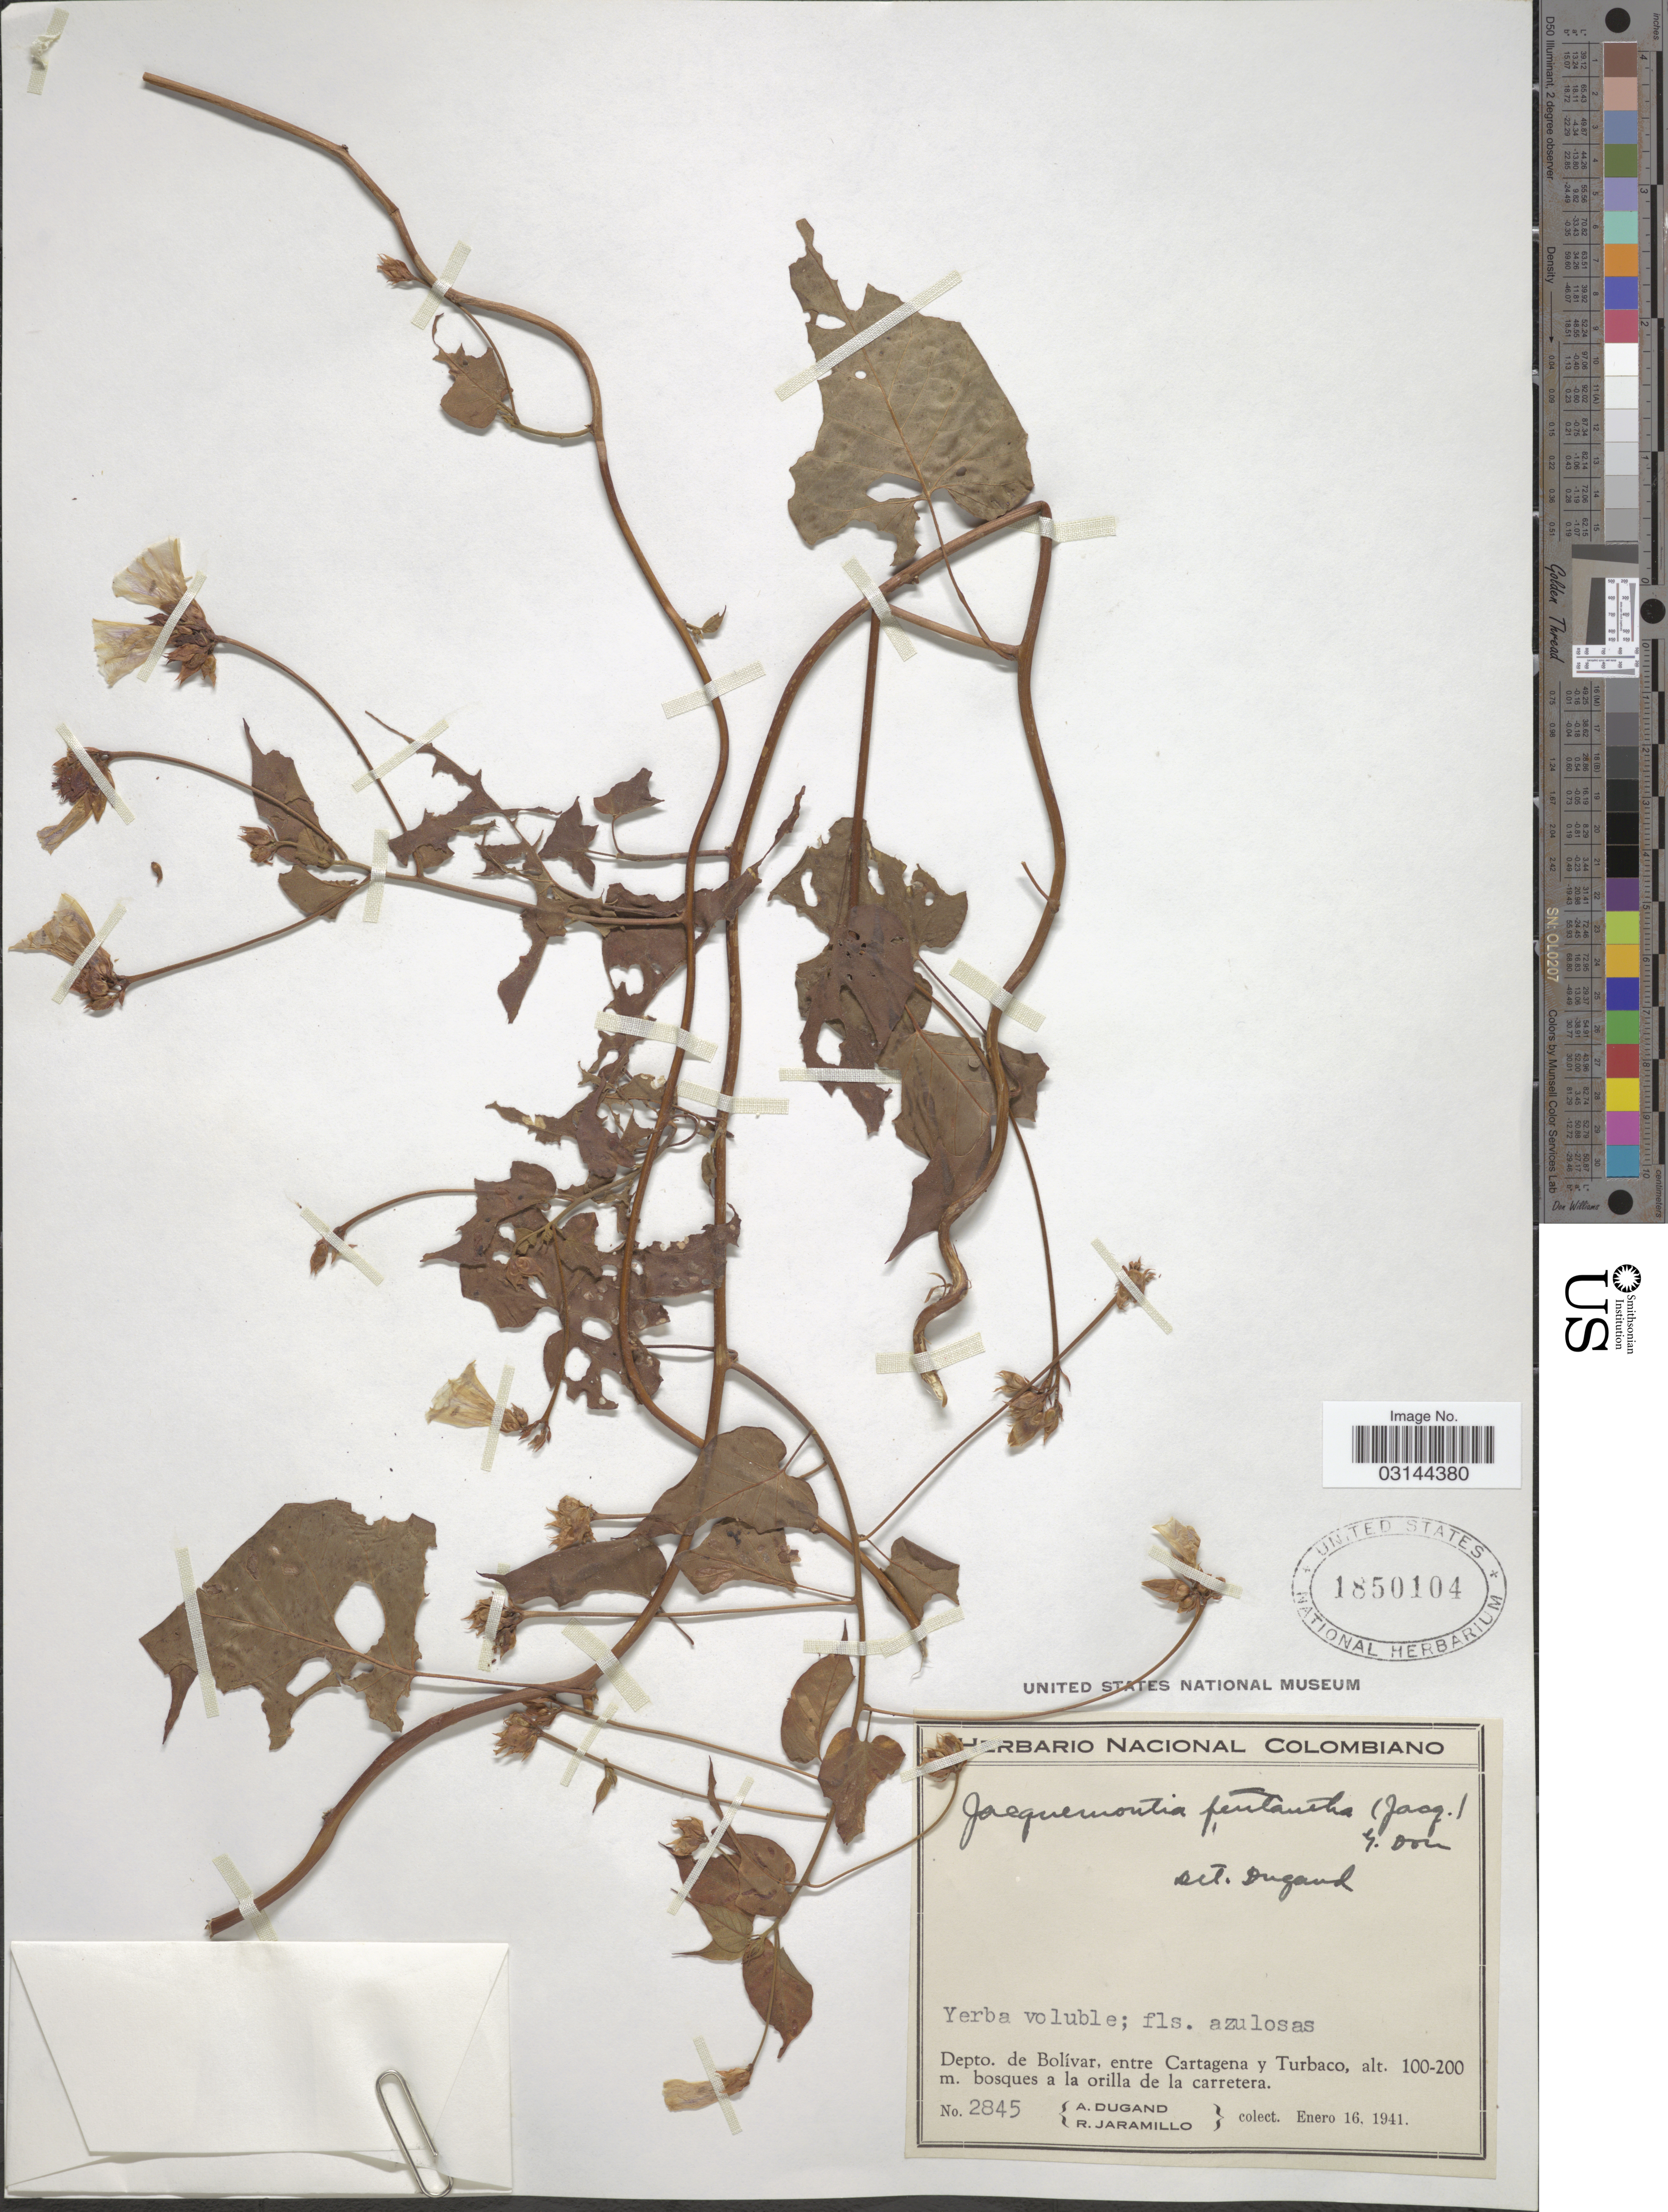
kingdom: Plantae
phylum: Tracheophyta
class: Magnoliopsida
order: Solanales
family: Convolvulaceae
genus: Jacquemontia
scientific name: Jacquemontia pentanthos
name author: (Jacq.) G. Don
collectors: A. Dugand & R. Jaramillo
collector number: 2845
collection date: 1941-01-16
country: Colombia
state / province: Bolívar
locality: Depto. de Bolívar, entre Cartagena y Turbaco.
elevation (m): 100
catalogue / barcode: US 1850104